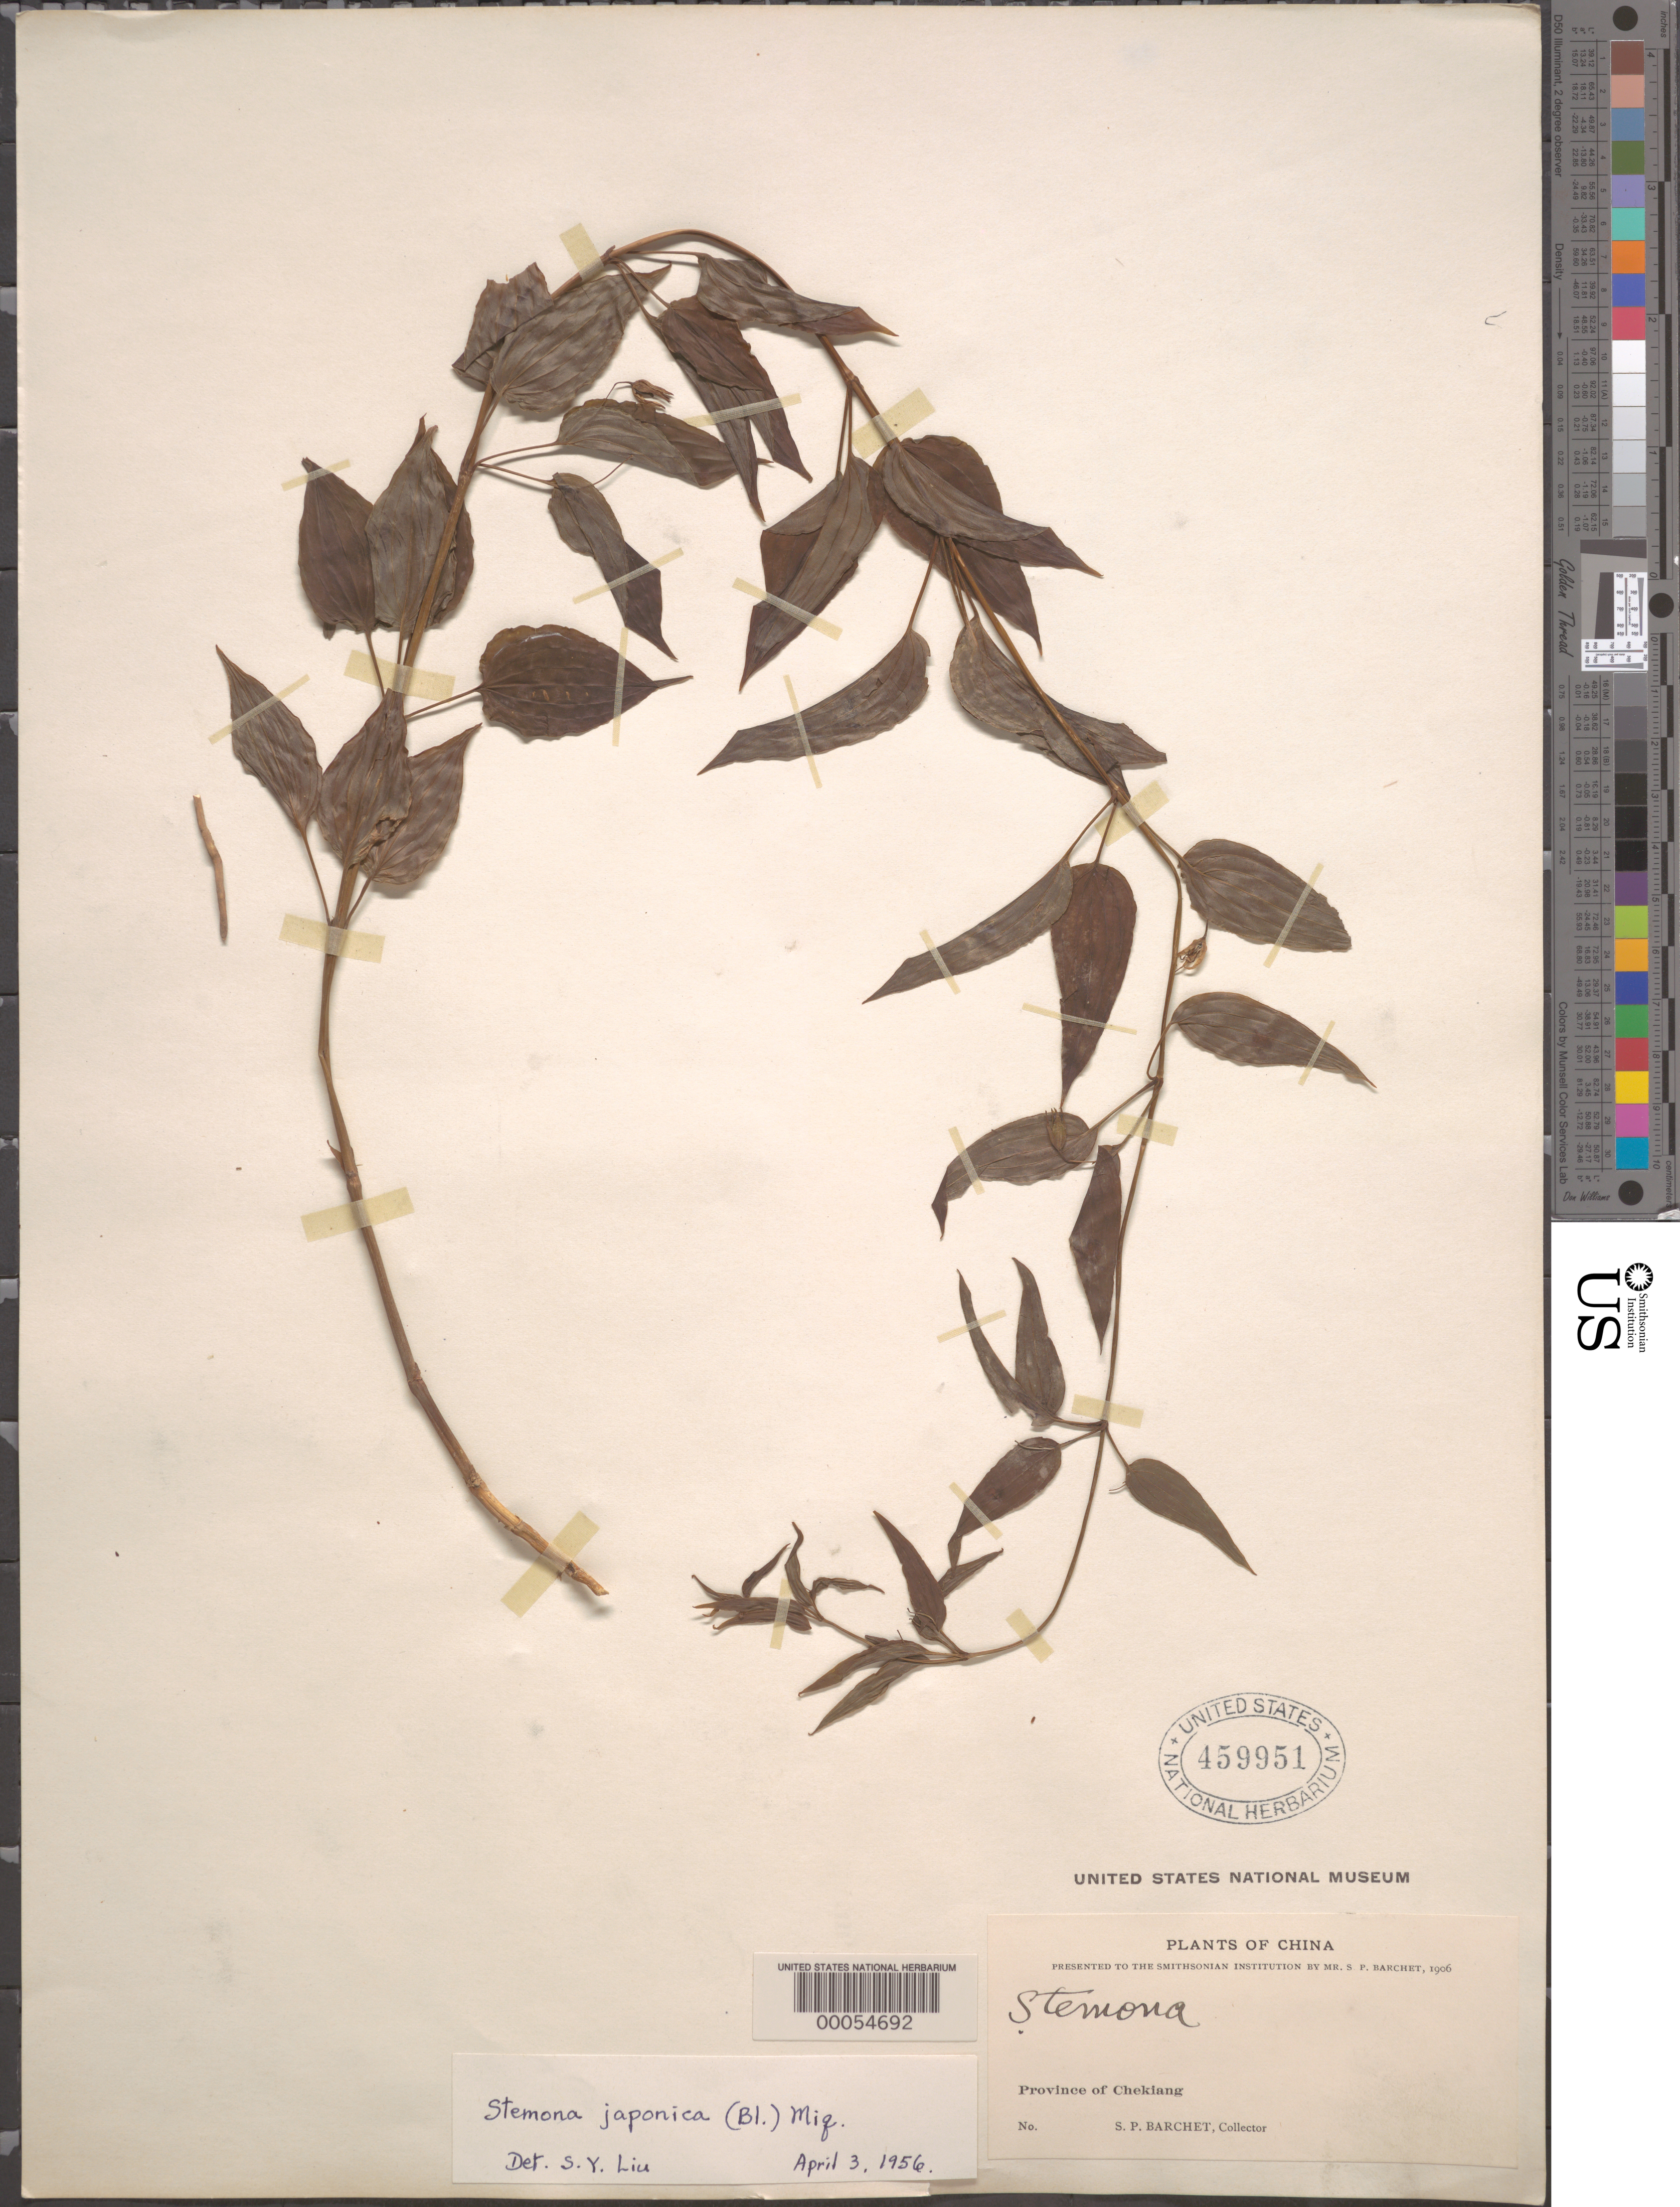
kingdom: Plantae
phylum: Tracheophyta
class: Liliopsida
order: Pandanales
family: Stemonaceae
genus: Stemona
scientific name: Stemona japonica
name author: (Blume) Miq.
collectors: S. P. Barchet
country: China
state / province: Zhejiang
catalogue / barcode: US 459951